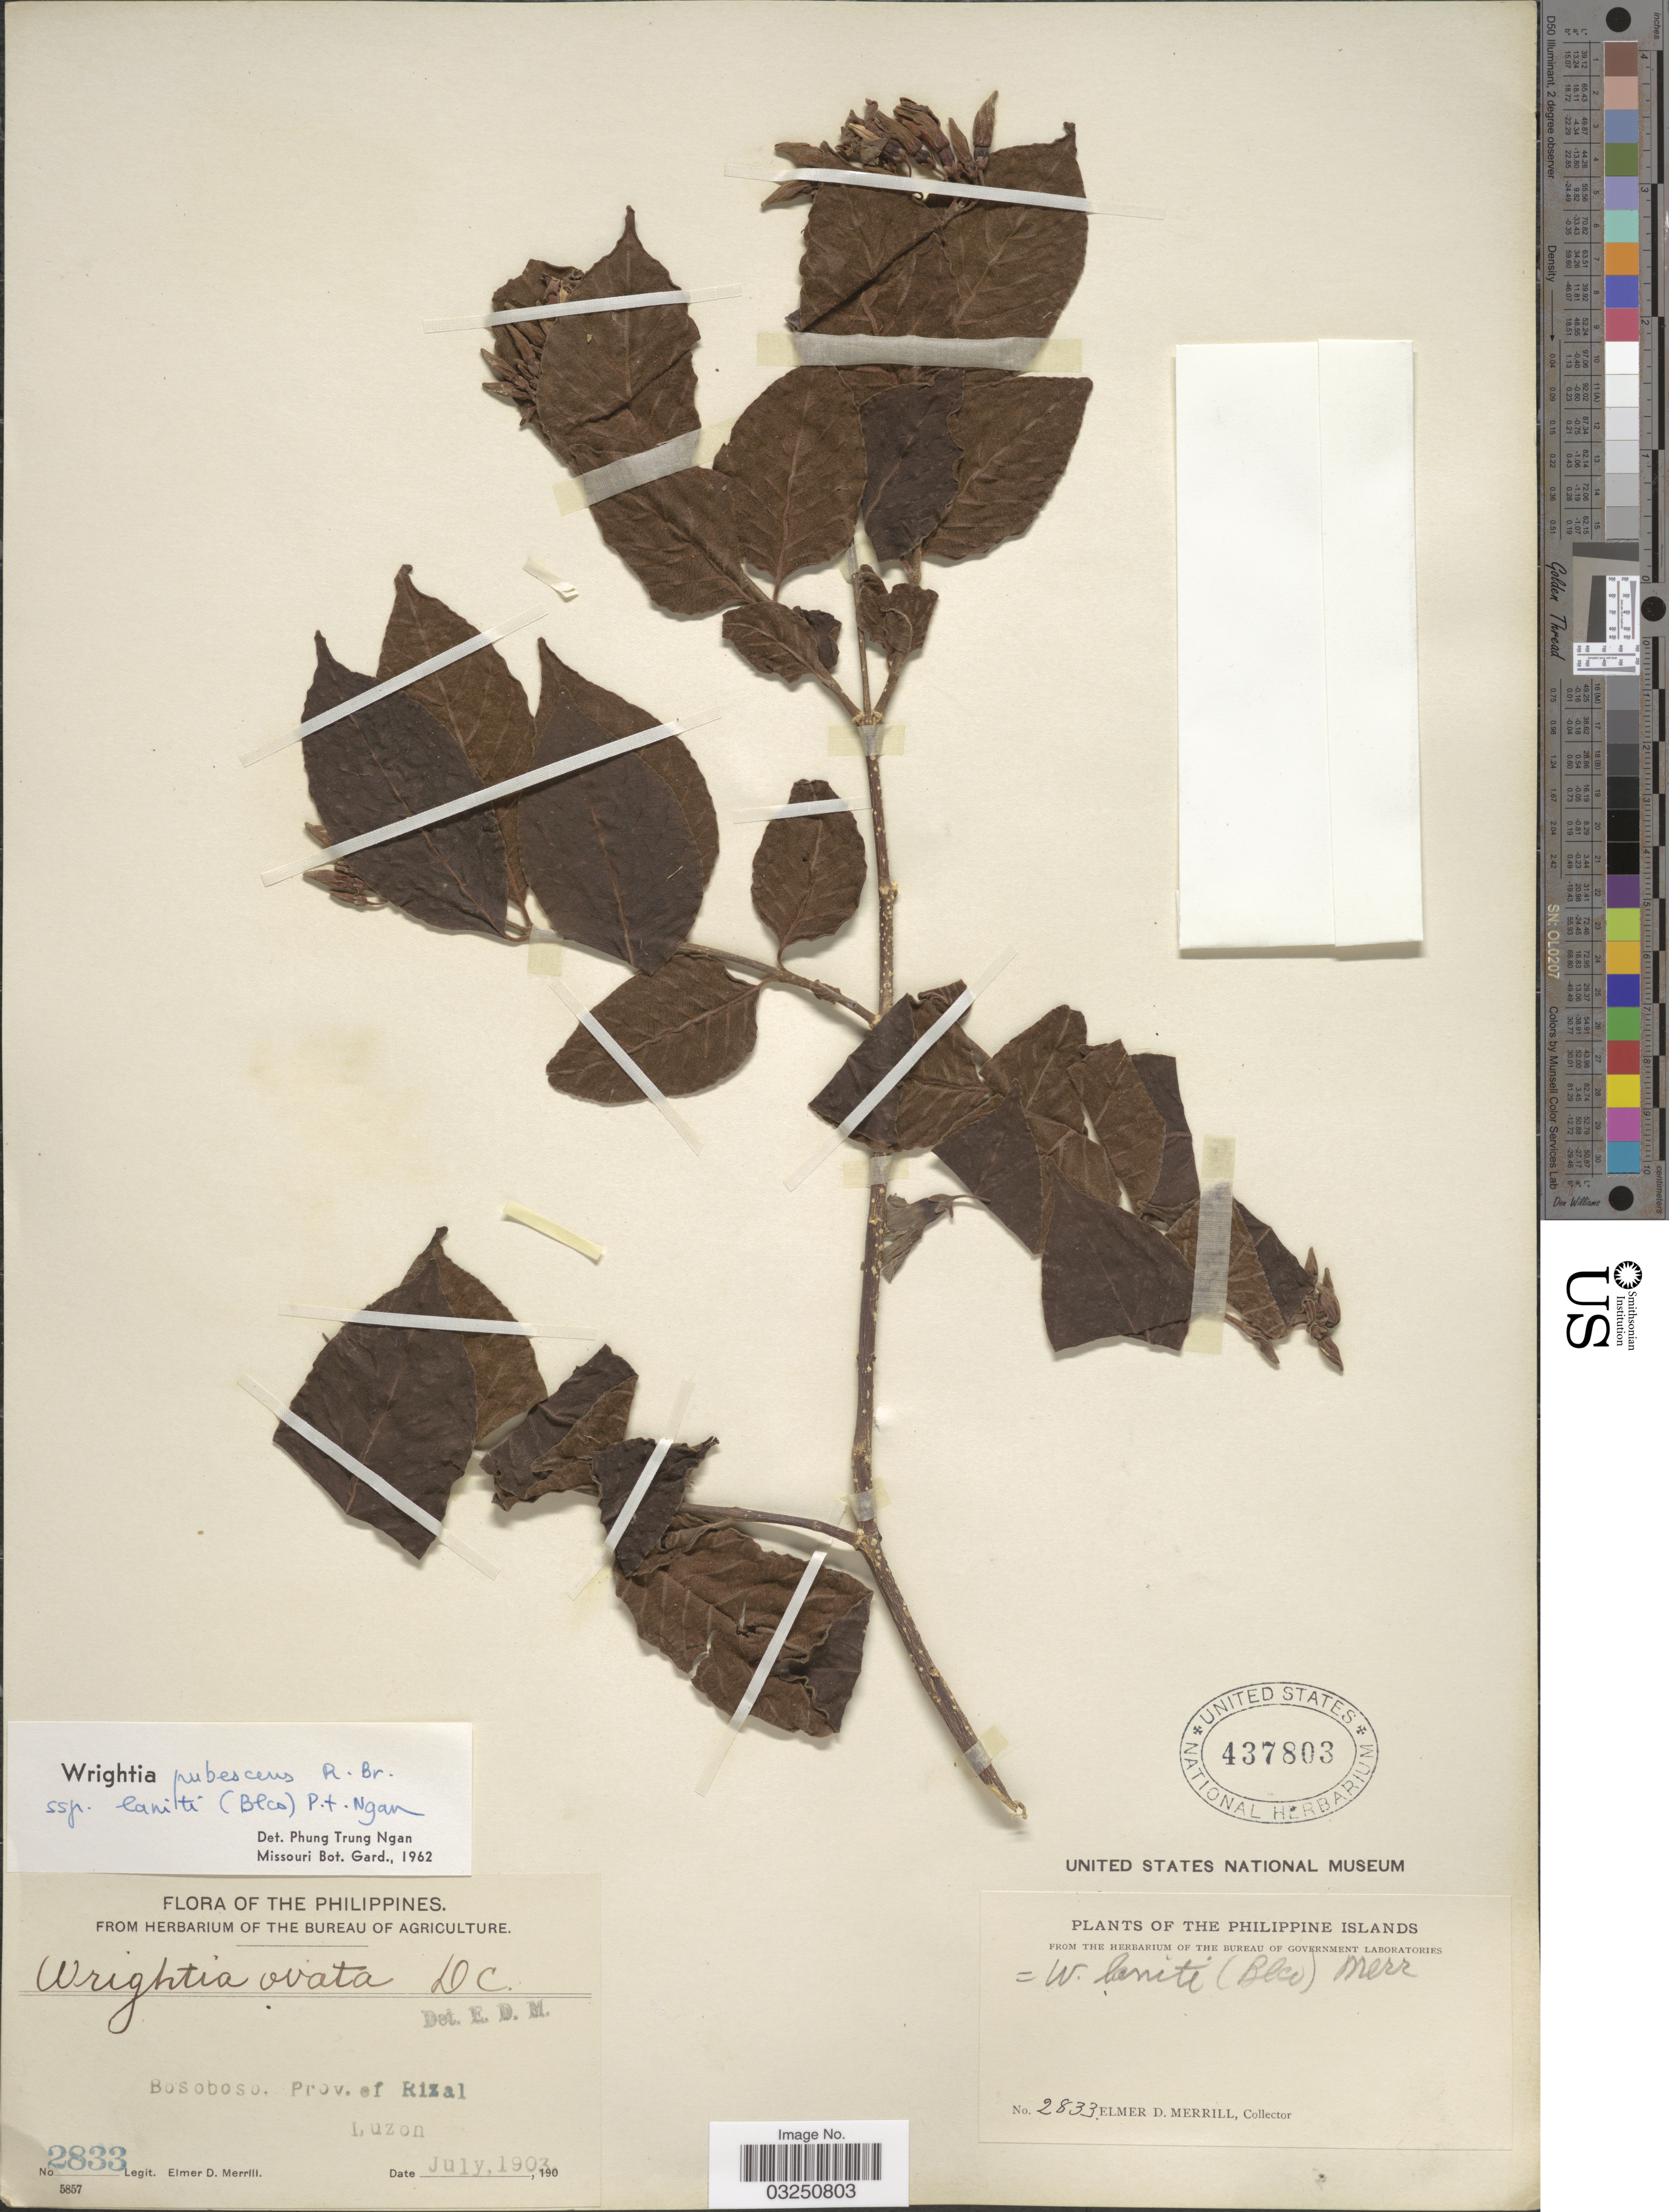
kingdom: Plantae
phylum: Tracheophyta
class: Magnoliopsida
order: Gentianales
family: Apocynaceae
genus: Wrightia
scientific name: Wrightia pubescens subsp. laniti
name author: (M. Blanco) Ngan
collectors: E. D. Merrill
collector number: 2833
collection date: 1903-07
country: Philippines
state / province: Calabarzon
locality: The Philippine Islands. Bosoboso, Prov. of Rizal Luzon.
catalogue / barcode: US 437803